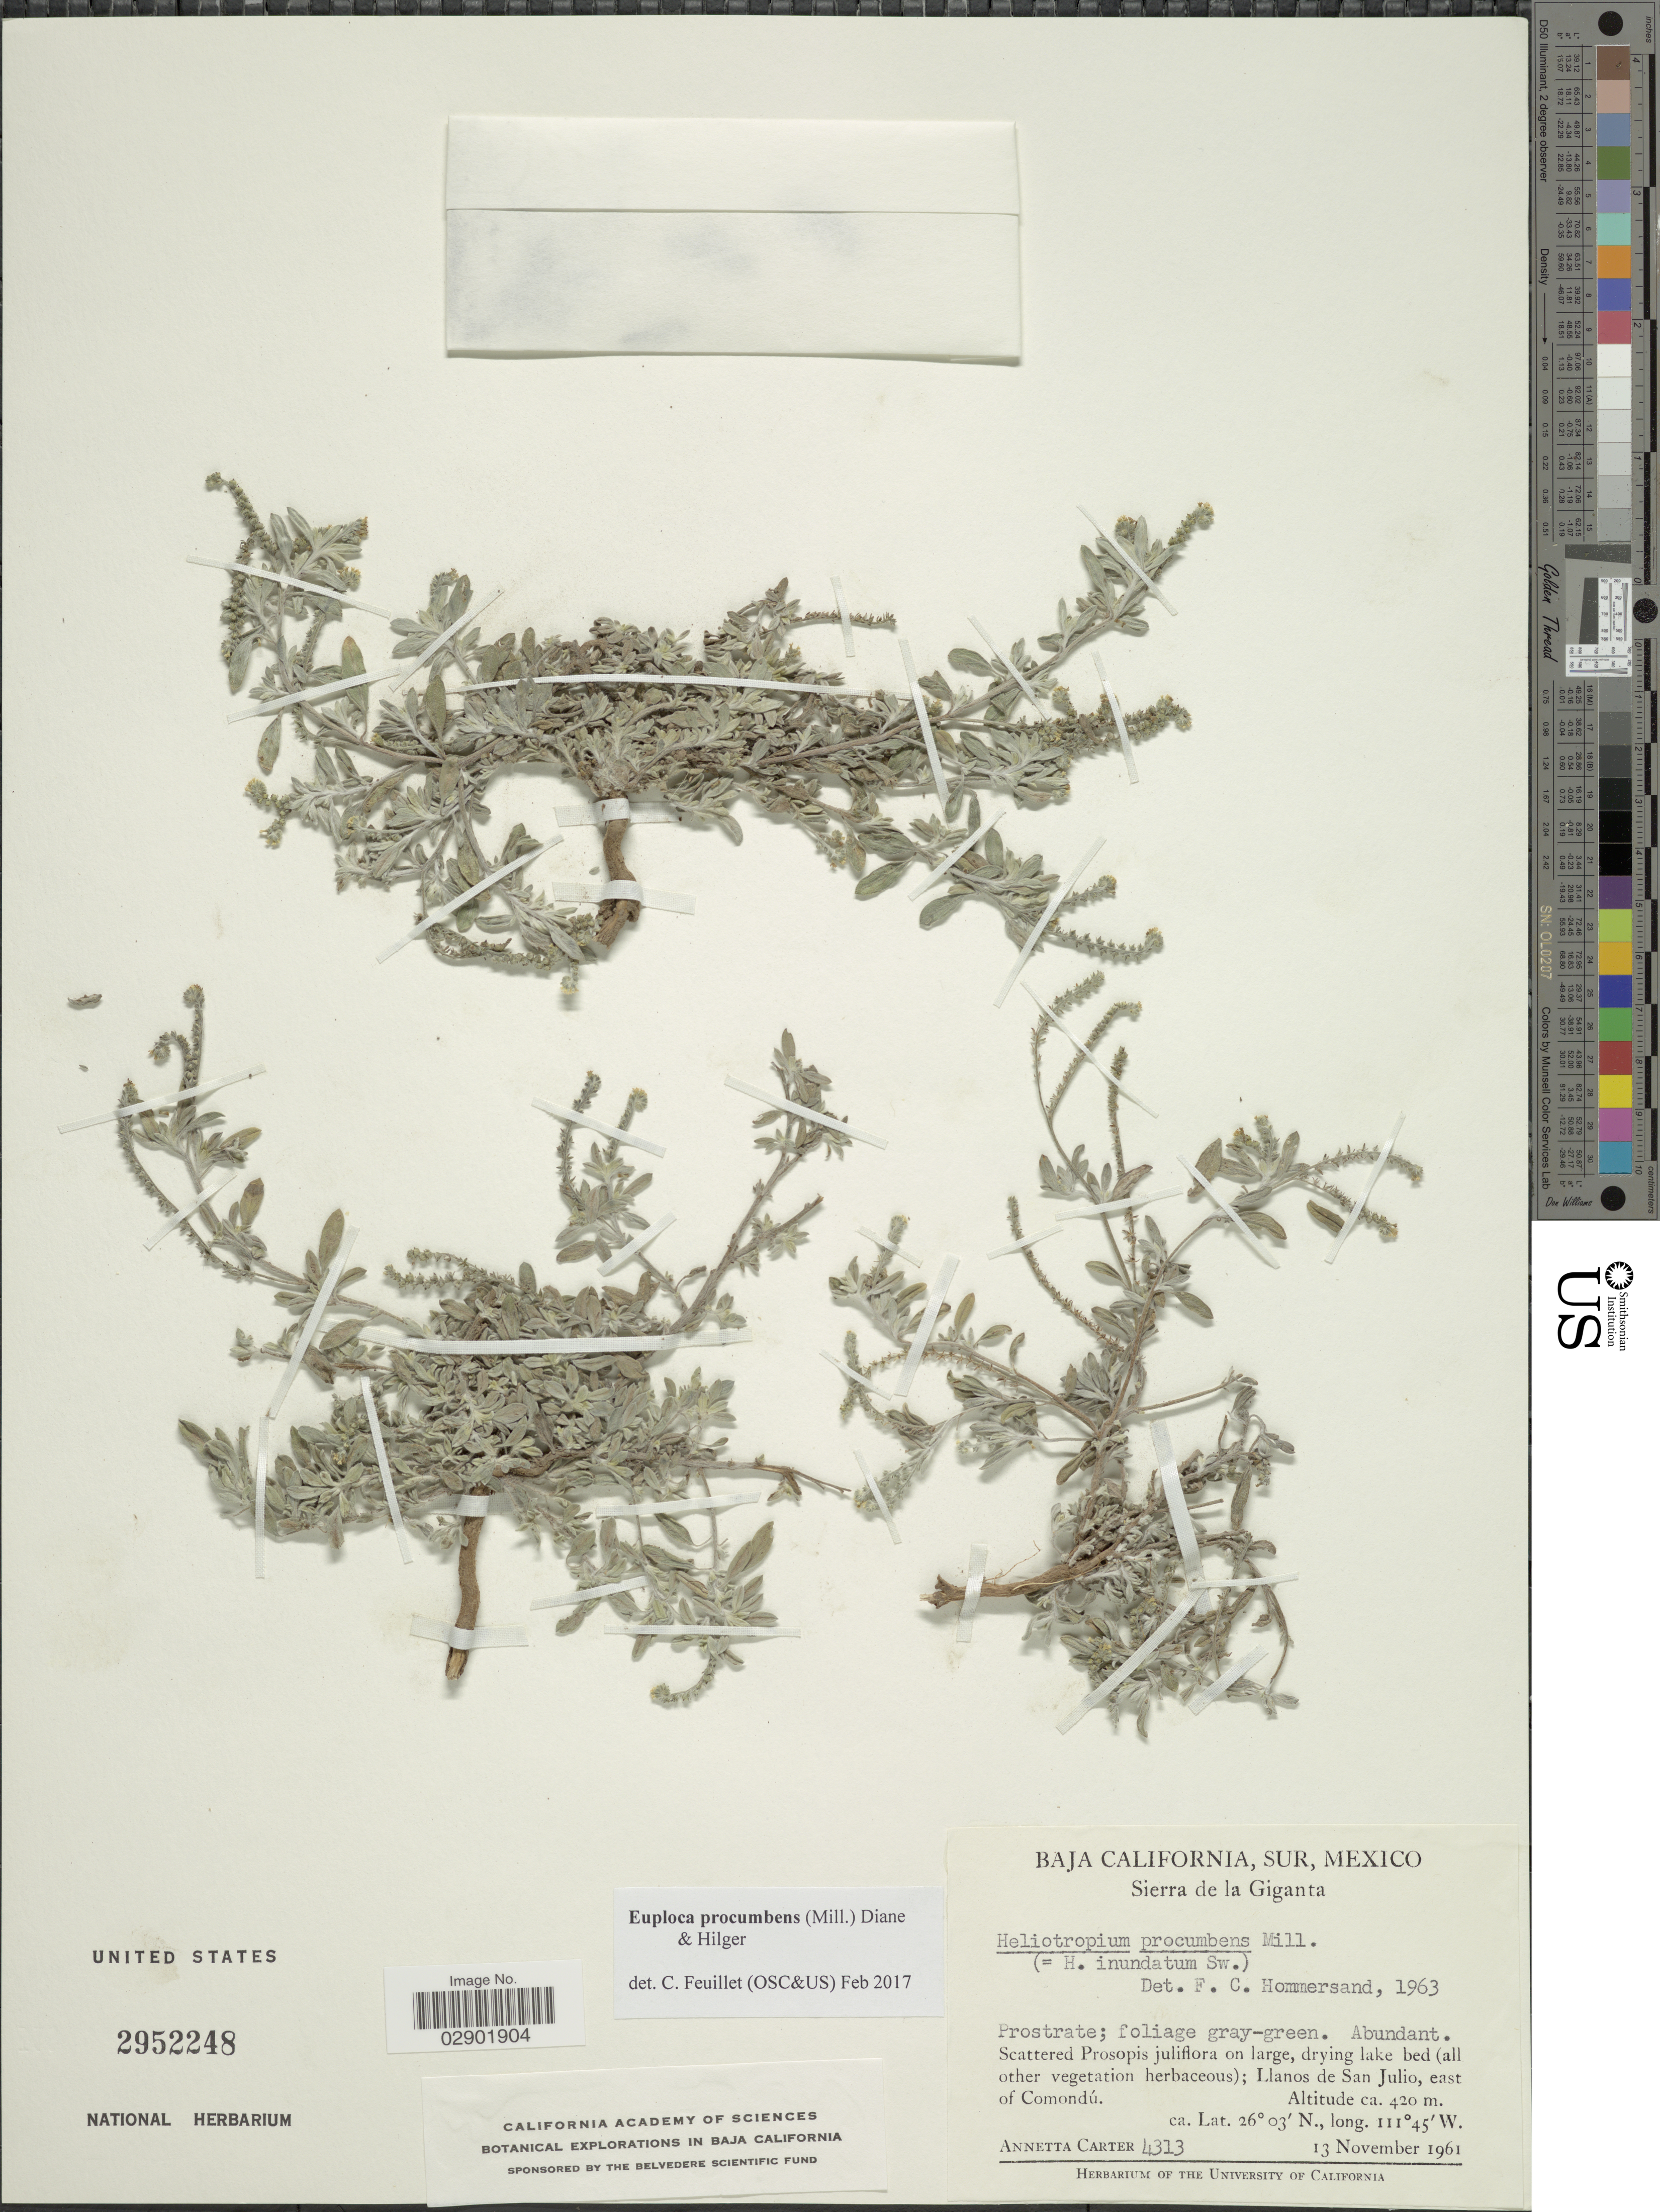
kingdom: Plantae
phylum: Tracheophyta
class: Magnoliopsida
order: Boraginales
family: Heliotropiaceae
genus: Euploca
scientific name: Euploca procumbens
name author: (Mill.) Diane & Hilger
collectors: A. Carter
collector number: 4313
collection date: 1961-11-13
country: Mexico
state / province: Baja California Sur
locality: Sierra de la Giganta. Llanos de San Julio, east of Comondú.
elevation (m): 420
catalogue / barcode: US 2952248